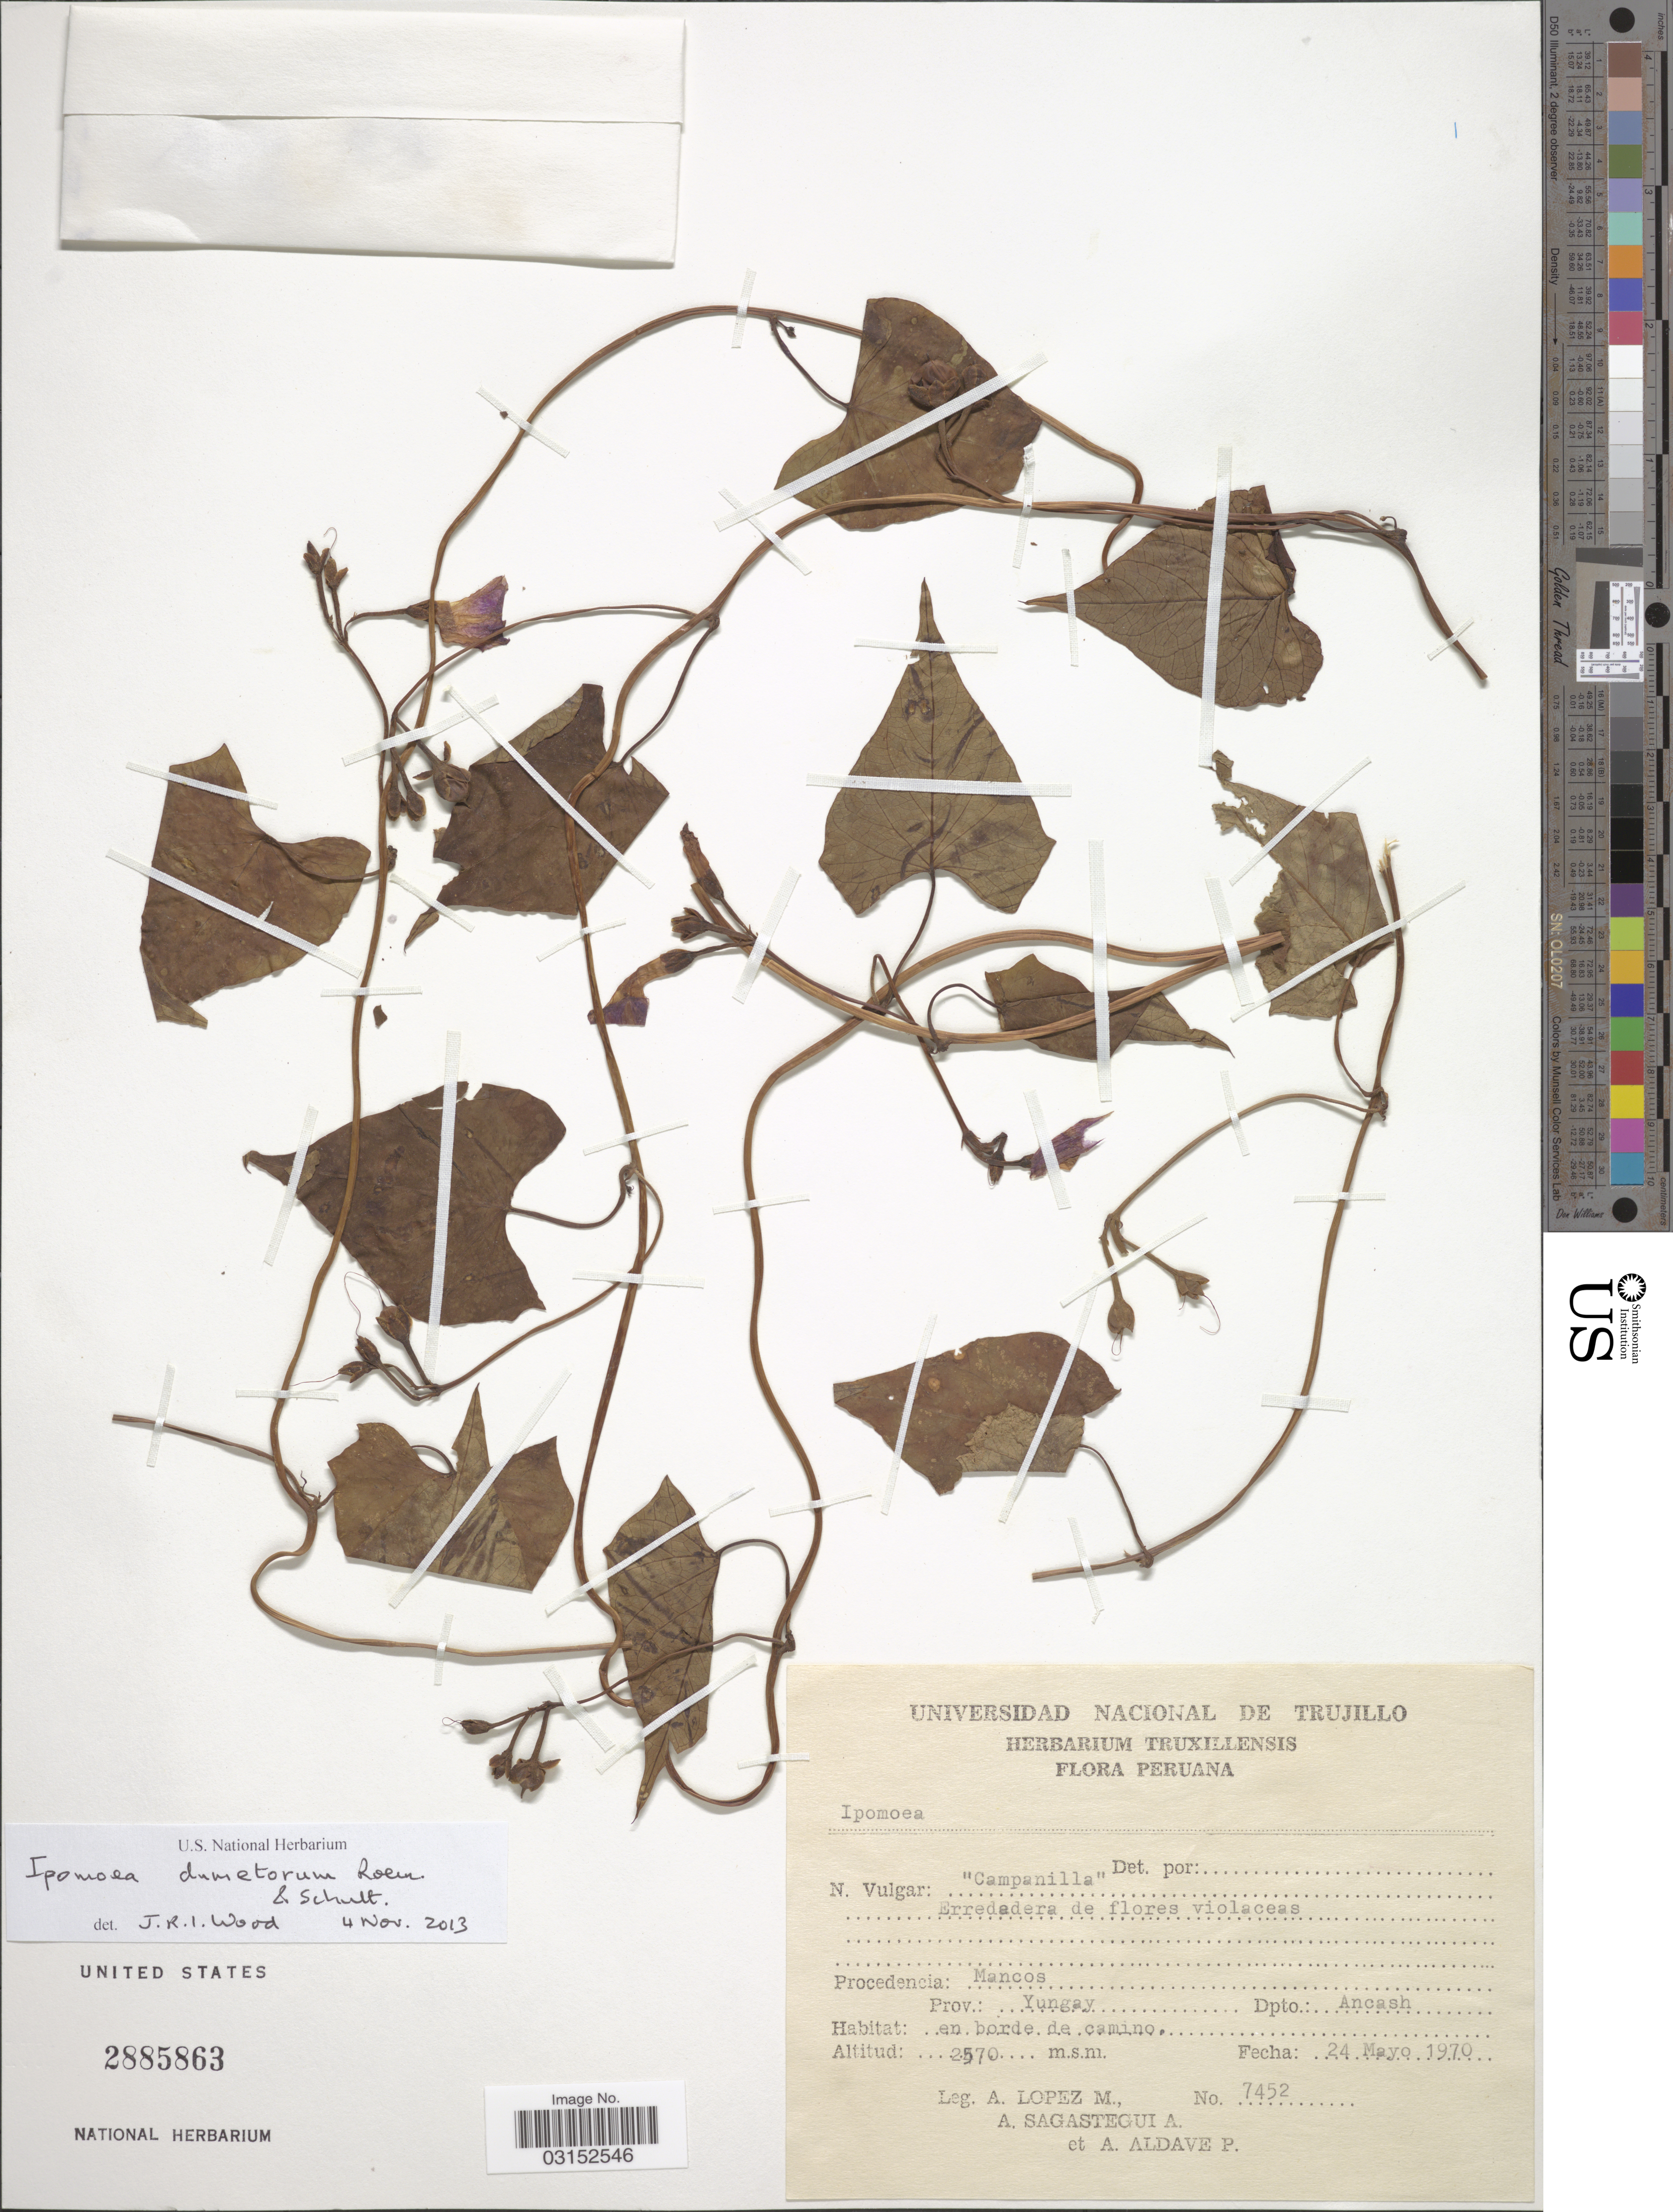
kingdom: Plantae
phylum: Tracheophyta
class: Magnoliopsida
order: Solanales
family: Convolvulaceae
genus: Ipomoea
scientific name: Ipomoea dumetorum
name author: Willd.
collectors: A. López M., A. Sagástegui A. & A. Aldave P.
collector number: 7452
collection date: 1970-05-24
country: Peru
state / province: Ancash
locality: Procedencia: Mancos, Prov.: Yungay, Dpto.: Ancash.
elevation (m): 2570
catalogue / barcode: US 2885863